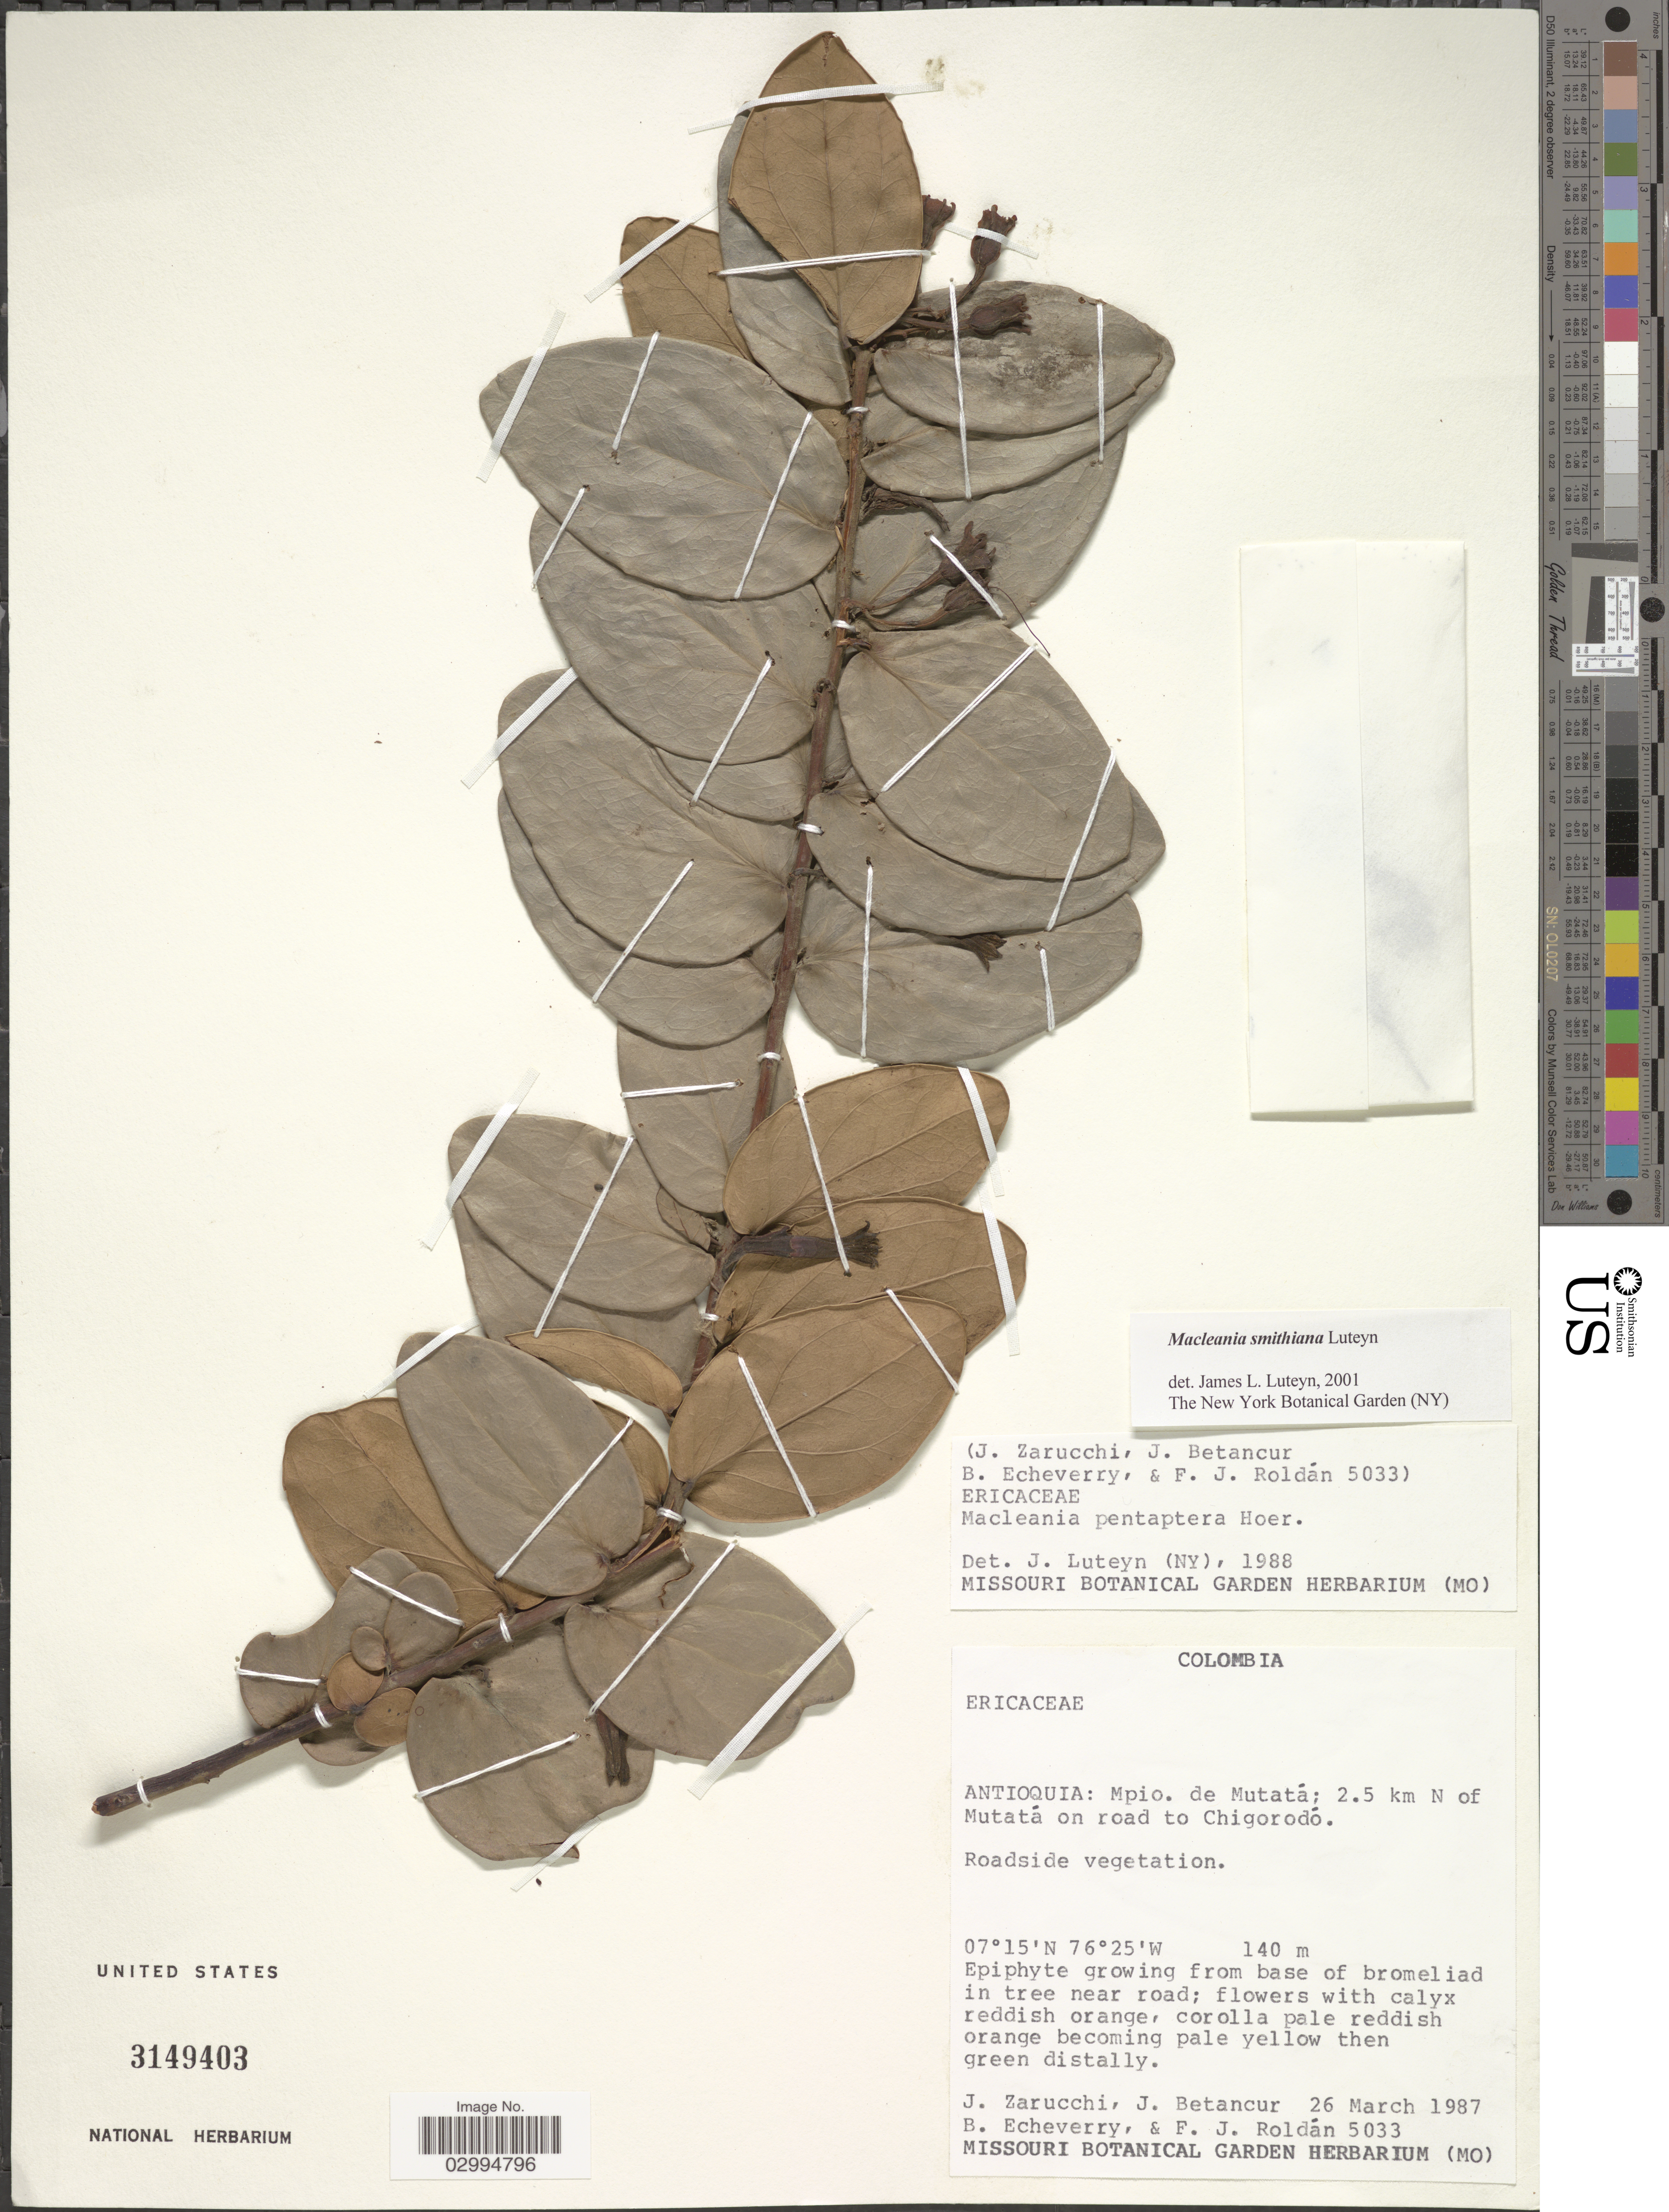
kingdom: Plantae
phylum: Tracheophyta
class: Magnoliopsida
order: Ericales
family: Ericaceae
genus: Macleania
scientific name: Macleania smithiana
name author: Luteyn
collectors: J. L. Zarucchi, J. Betancur, B. Echeverry & F. J. Roldán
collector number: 5033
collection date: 1987-03-26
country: Colombia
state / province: Antioquia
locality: Mpio. de Mututá; 2.5 km N of Mutatá on road to Chigorodó.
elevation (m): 140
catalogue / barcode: US 3149403